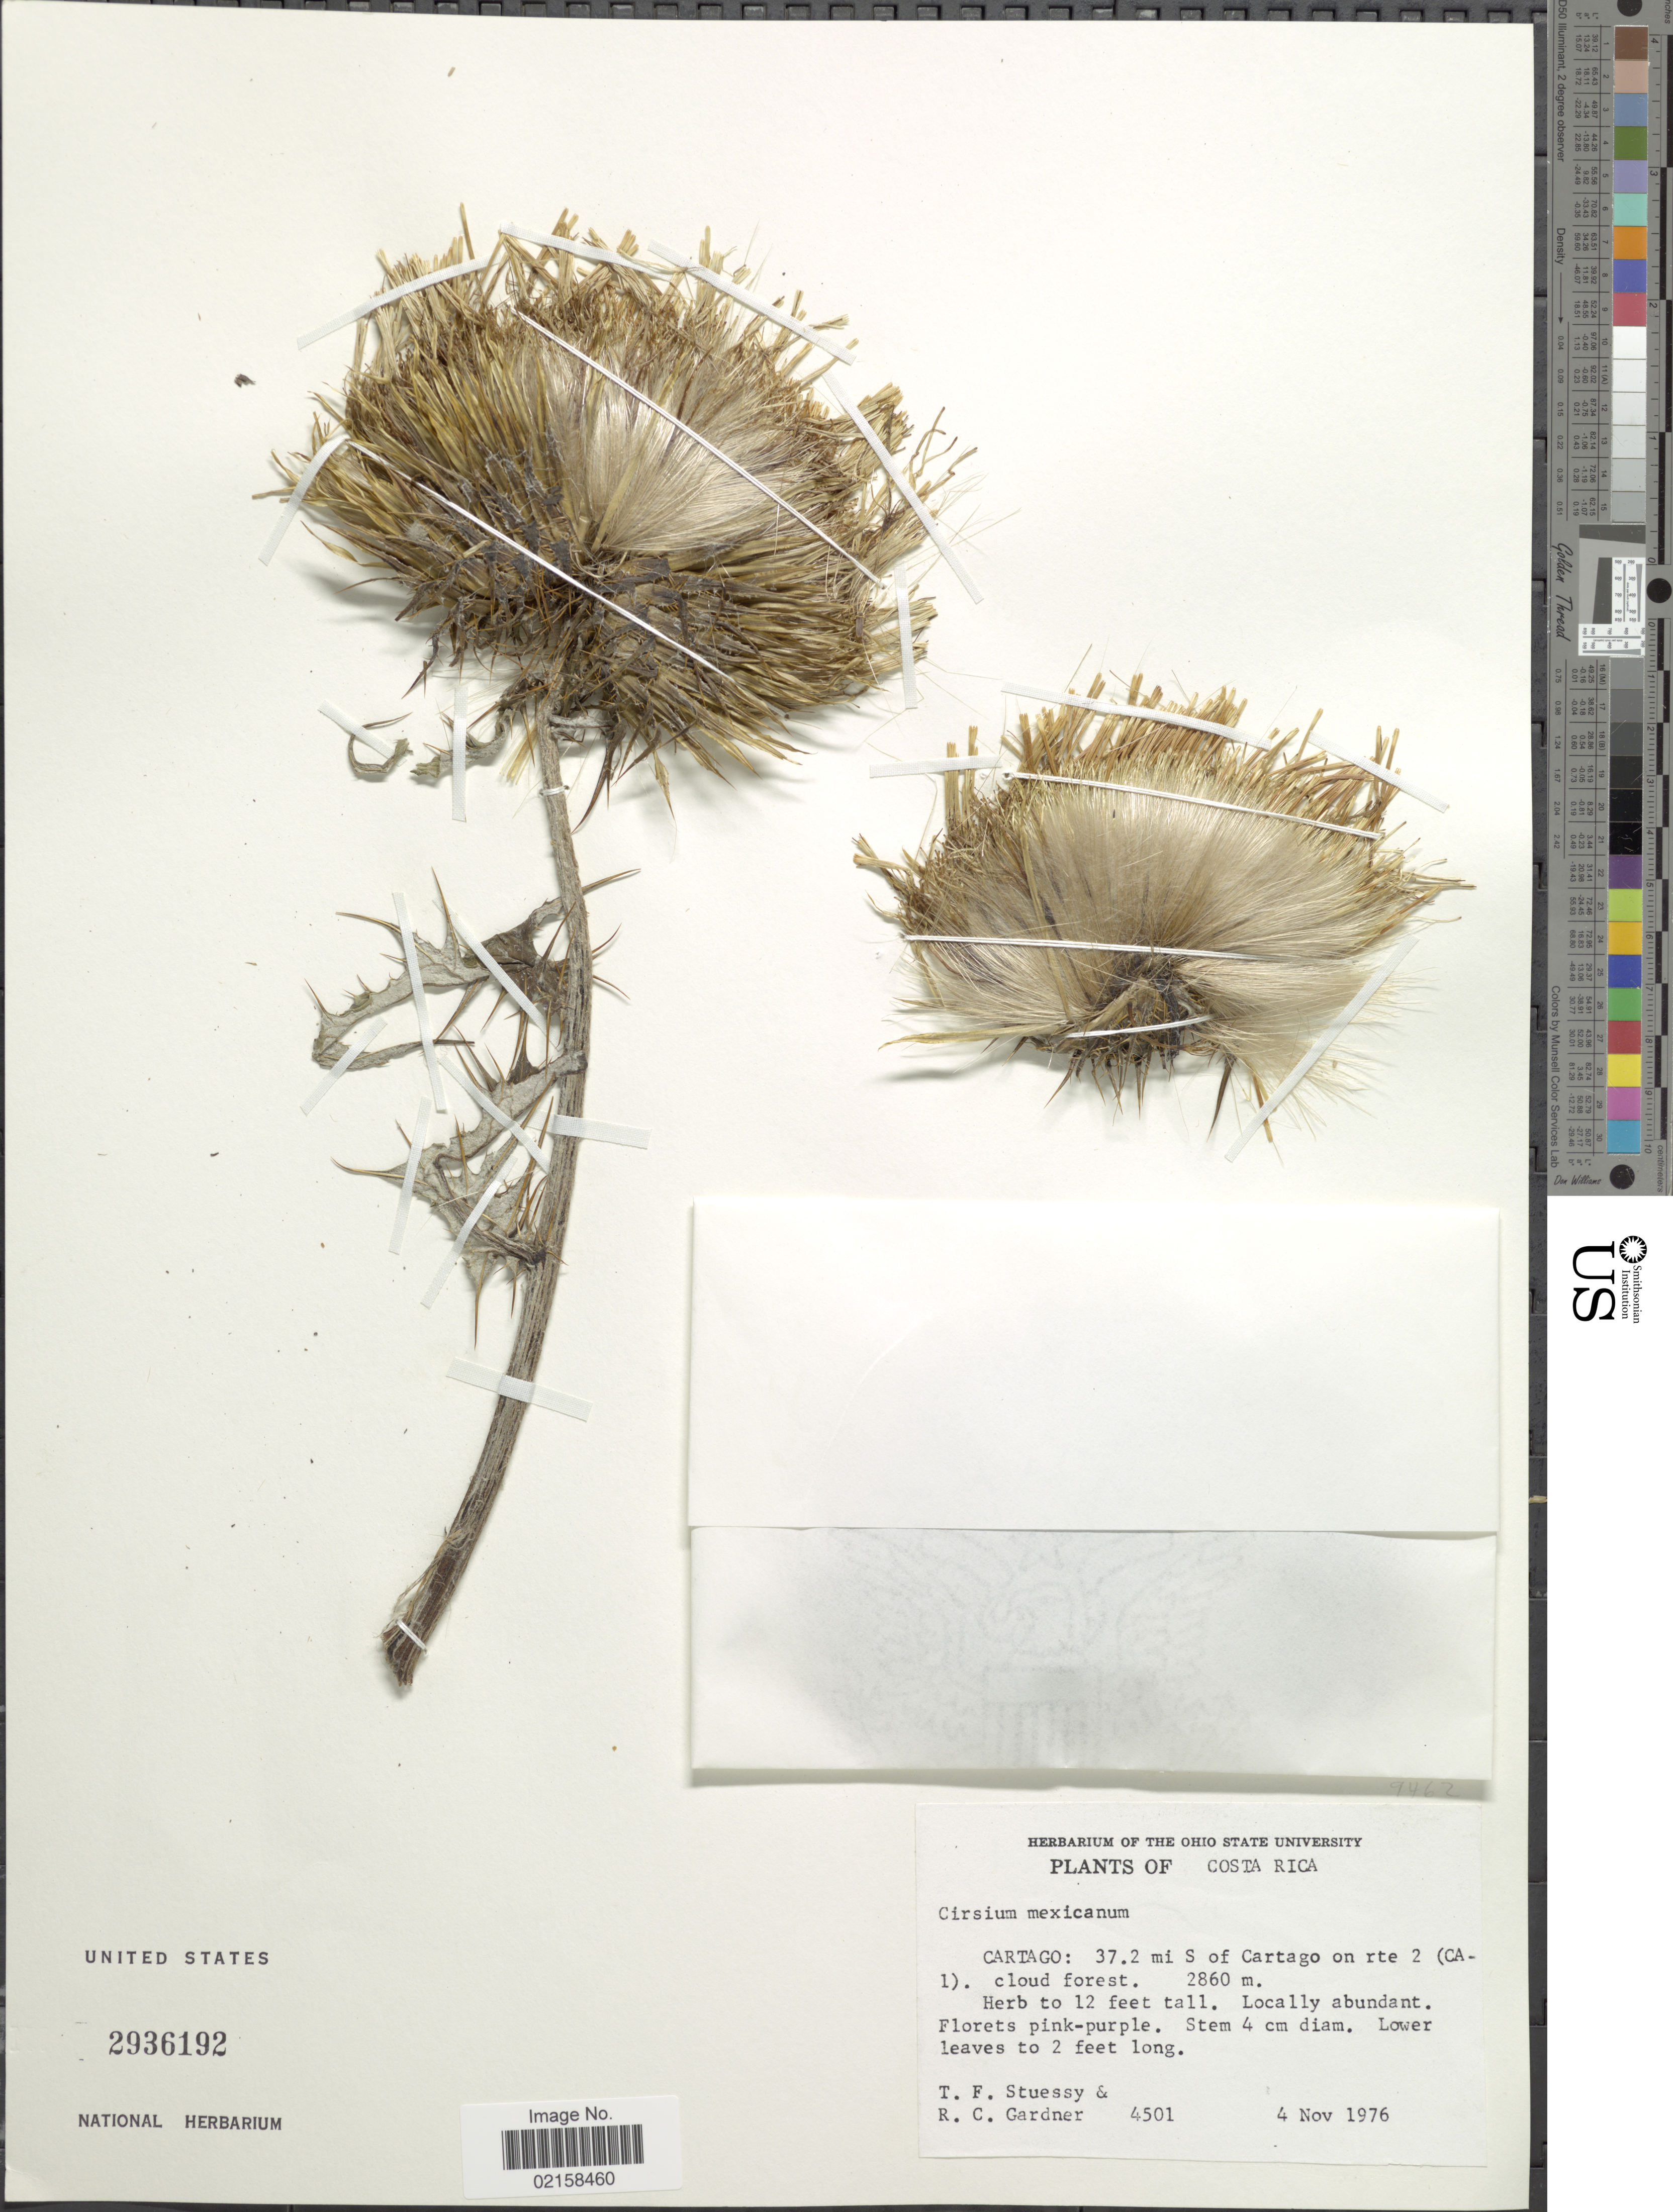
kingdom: Plantae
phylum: Tracheophyta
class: Magnoliopsida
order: Asterales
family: Asteraceae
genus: Cirsium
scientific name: Cirsium mexicanum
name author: DC.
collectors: T. Stuessy & R. C. Gardner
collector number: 4501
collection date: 1976-11-04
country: Costa Rica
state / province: Cartago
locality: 37.2 mi S of Cartago on rte 2 (CA-1), cloud forest.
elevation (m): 2860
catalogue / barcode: US 2936192